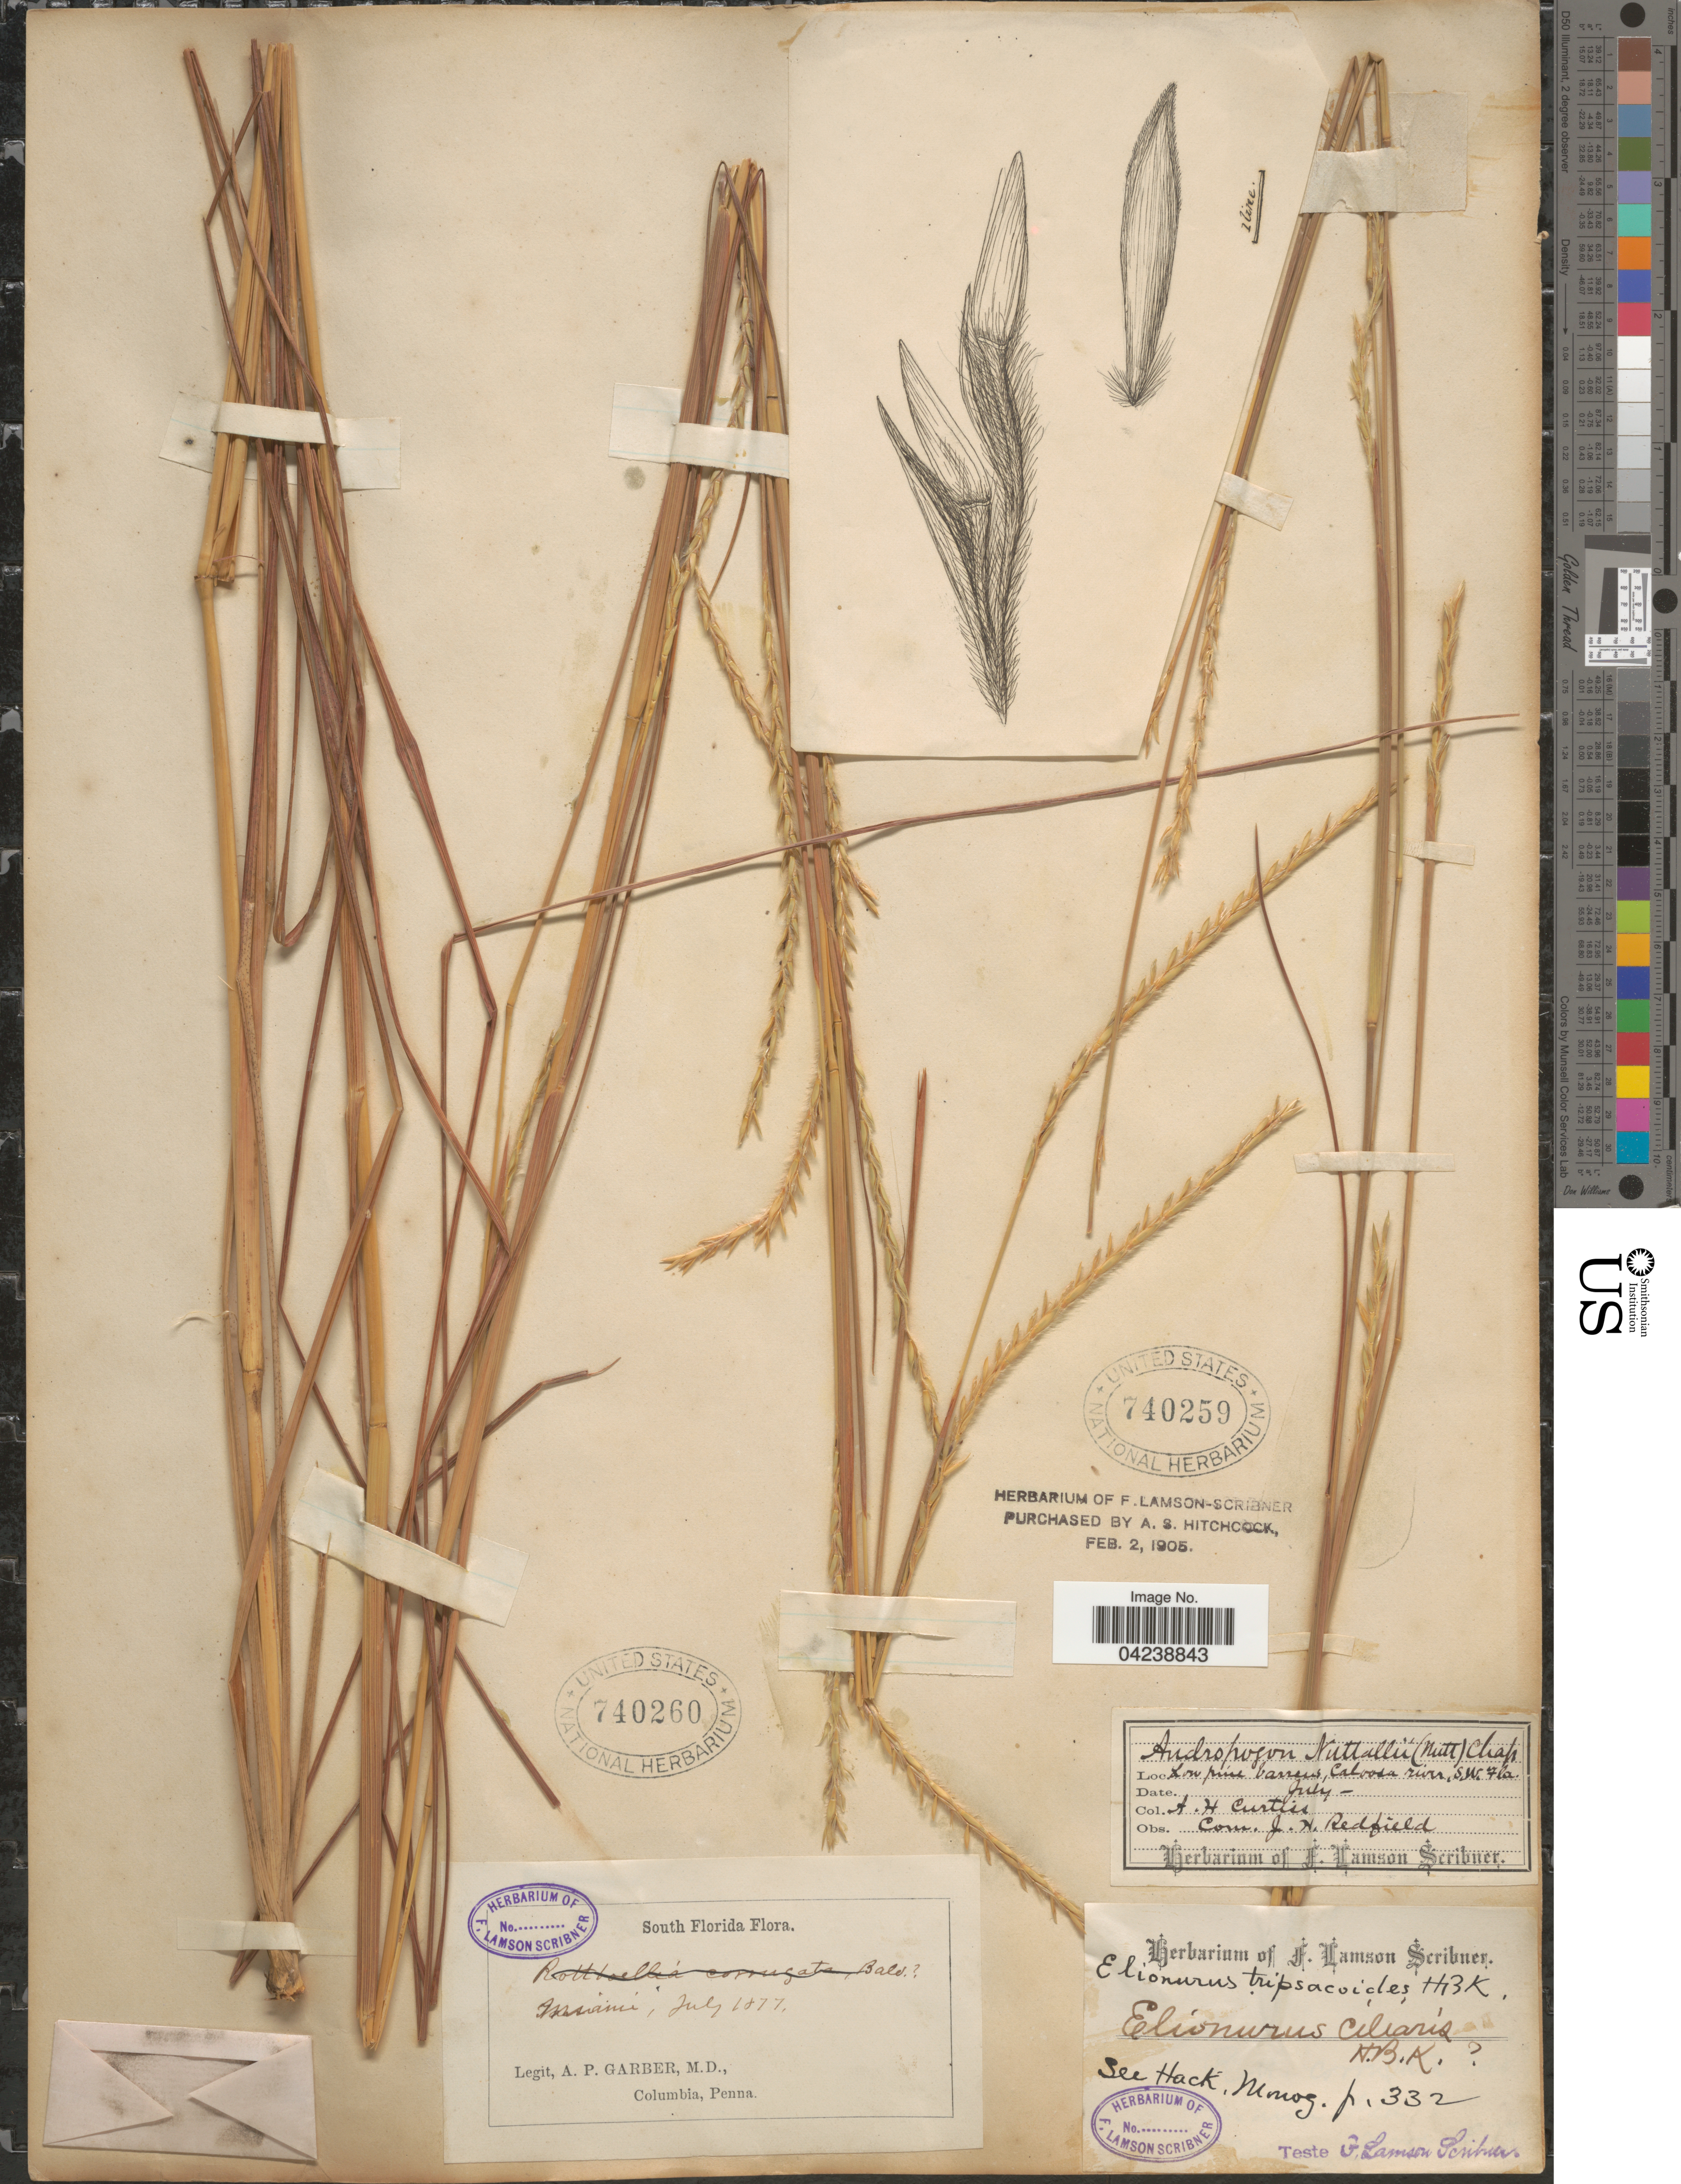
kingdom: Plantae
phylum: Tracheophyta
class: Liliopsida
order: Poales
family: Poaceae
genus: Elionurus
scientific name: Elionurus tripsacoides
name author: Humb. & Bonpl. ex Willd.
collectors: A. P. Garber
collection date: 1877-07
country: United States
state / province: Florida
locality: South Florida. Miami.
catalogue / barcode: US 740260